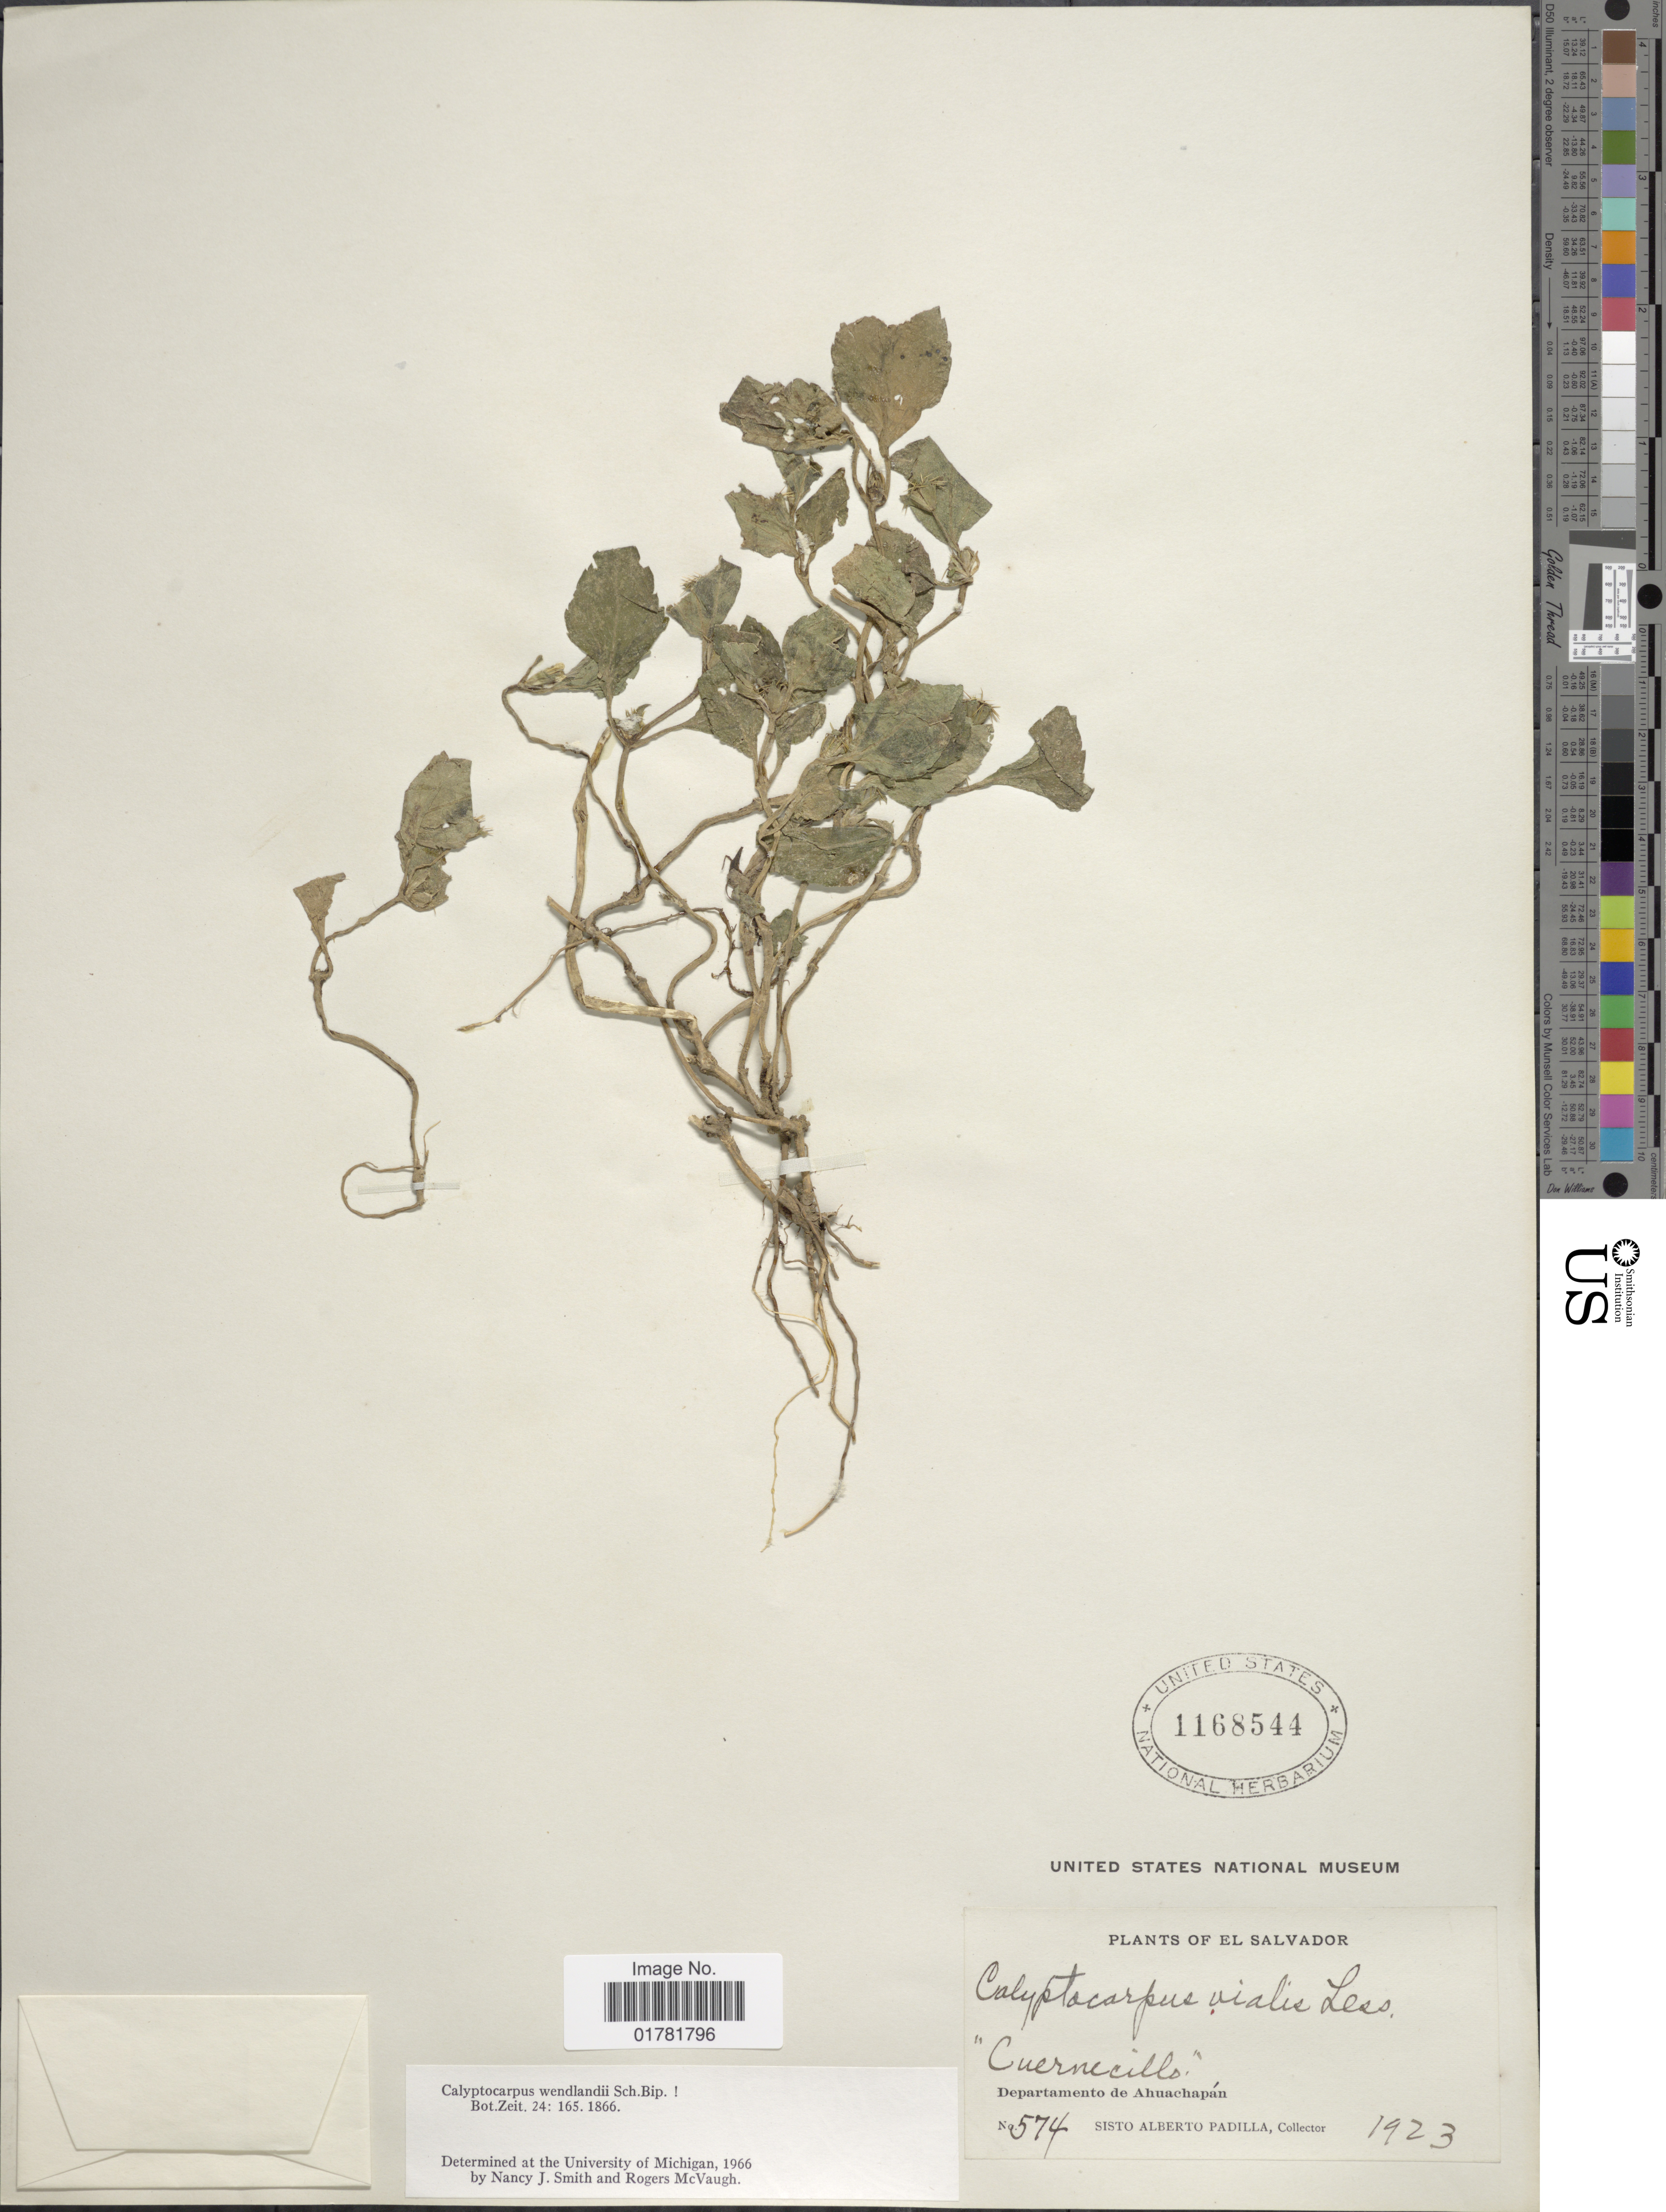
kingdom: Plantae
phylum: Tracheophyta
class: Magnoliopsida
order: Asterales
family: Asteraceae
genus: Calyptocarpus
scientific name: Calyptocarpus wendlandii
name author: Sch. Bip.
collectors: S. A. Padilla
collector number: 574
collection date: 1923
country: El Salvador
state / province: Ahuachapan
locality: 'Cuernecillo', Departamento de Ahuachapán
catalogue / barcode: US 1168544